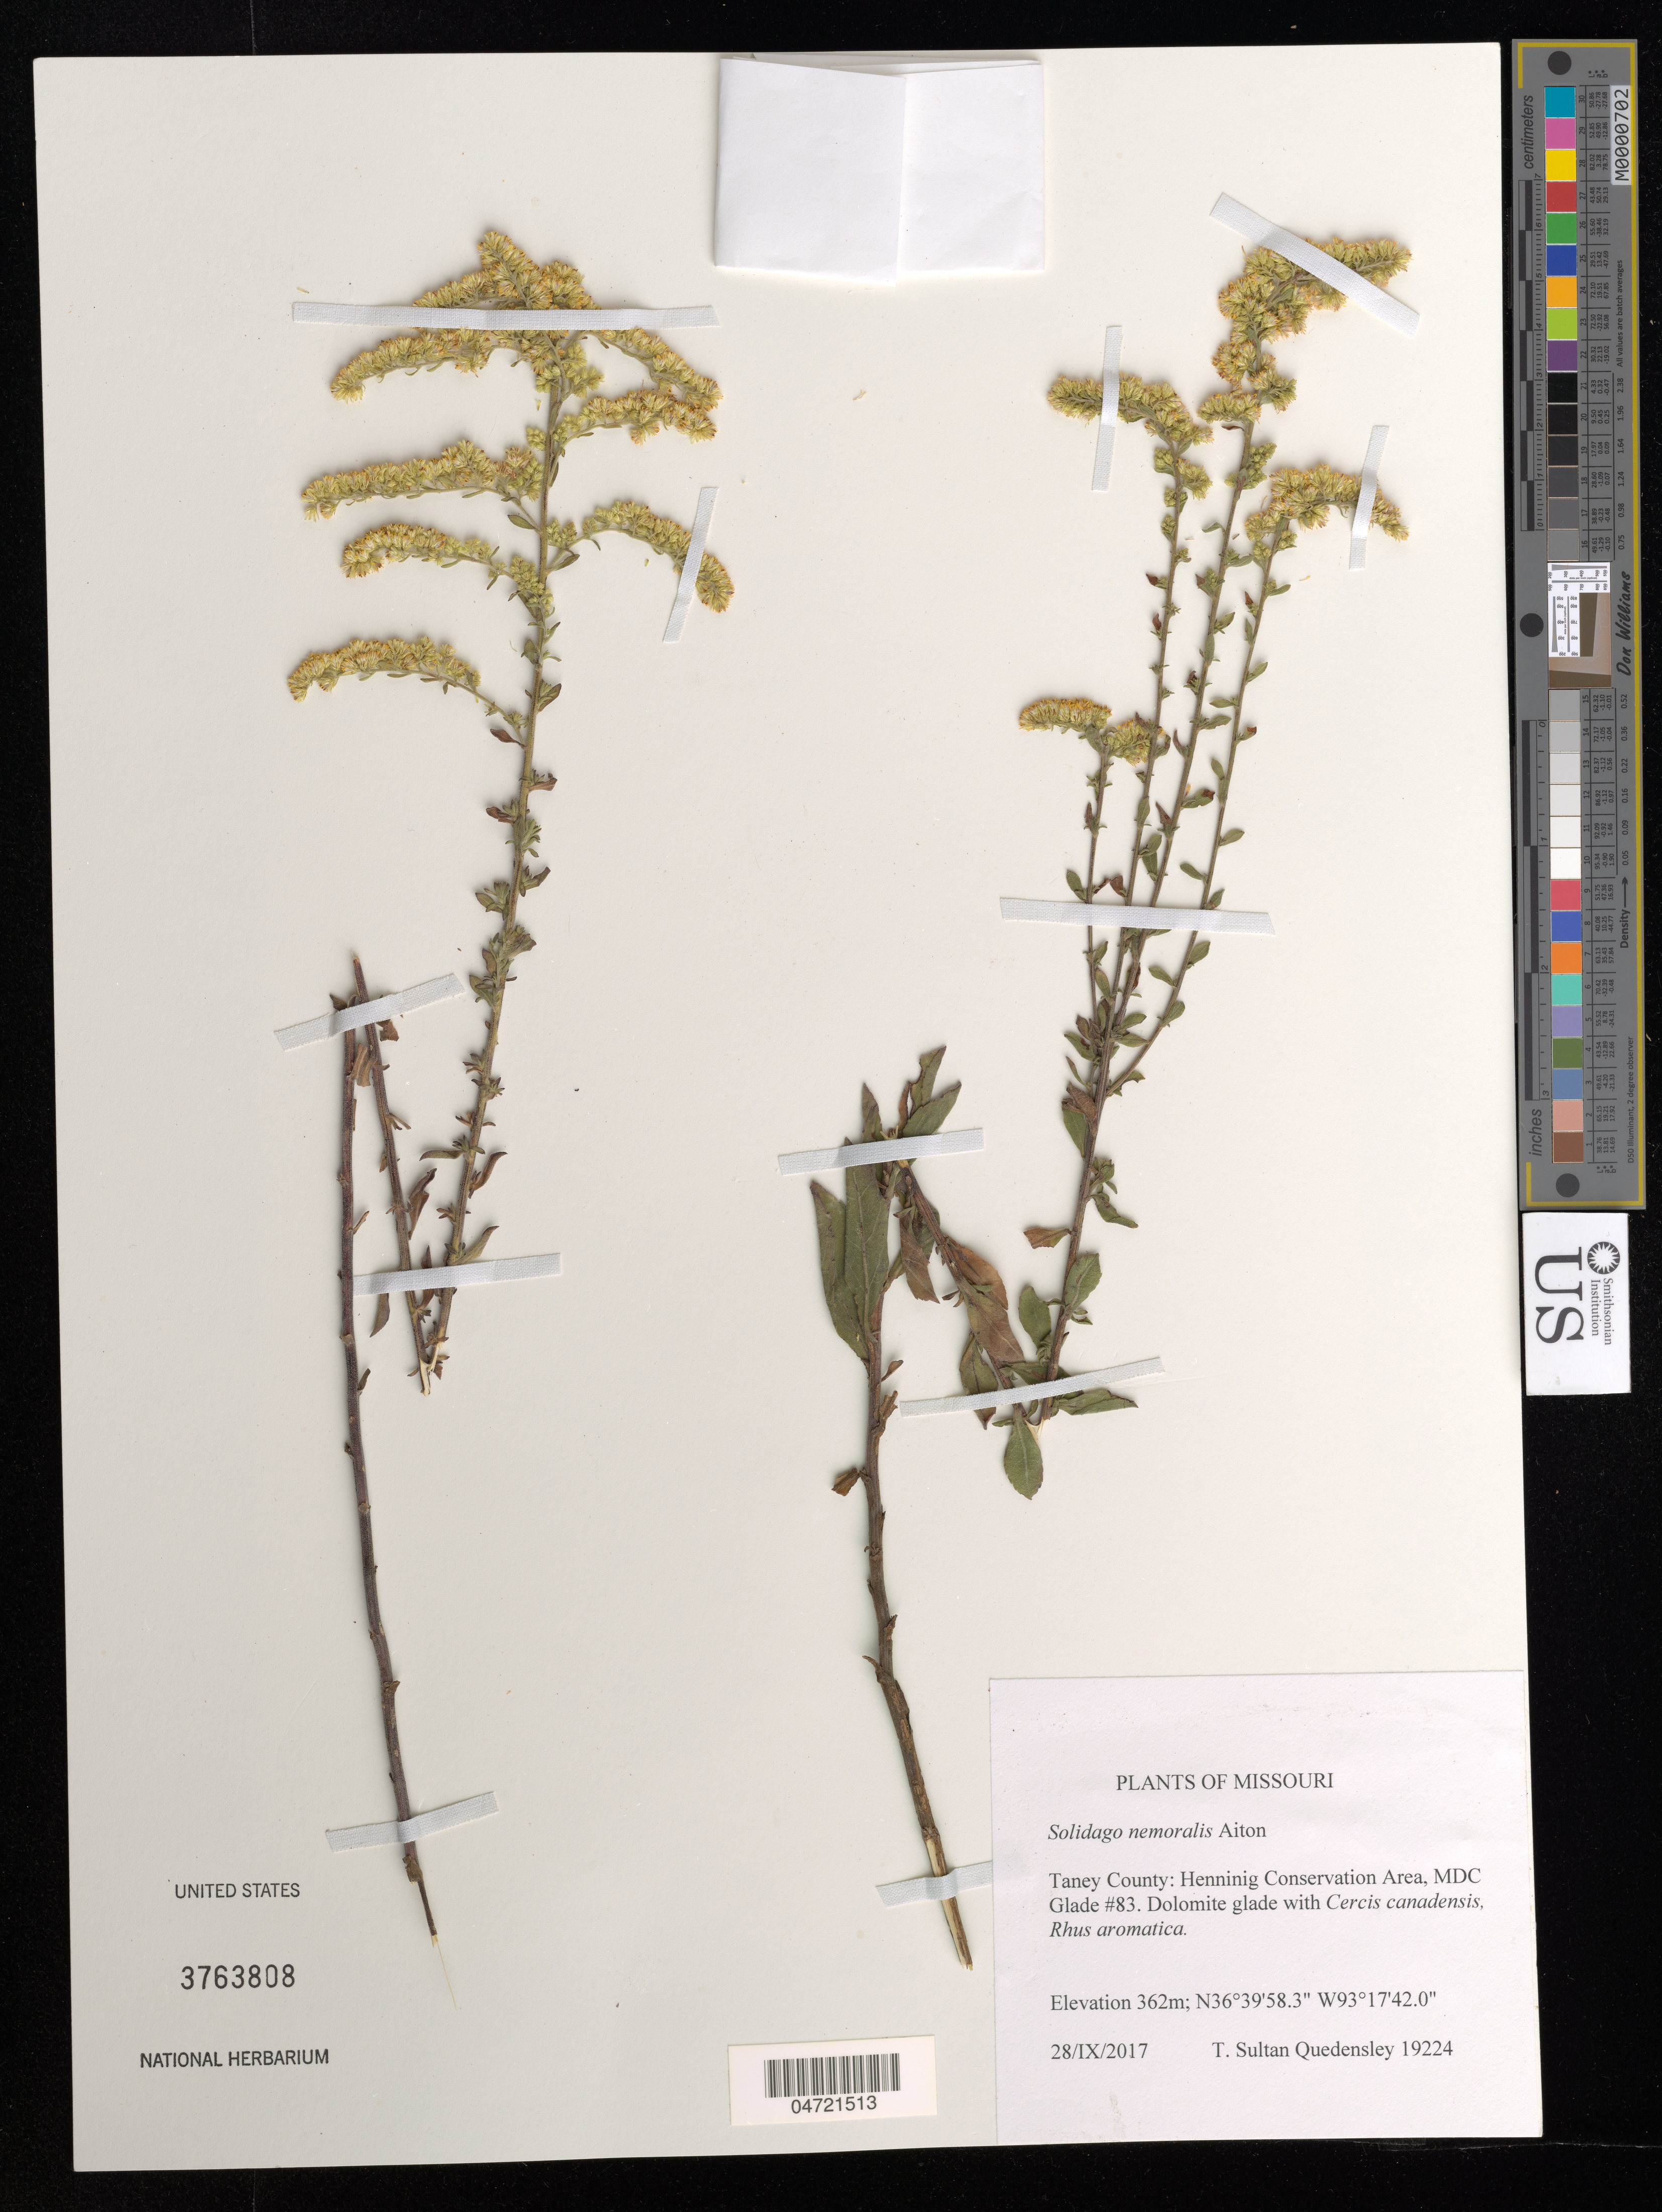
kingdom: Plantae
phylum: Tracheophyta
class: Magnoliopsida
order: Asterales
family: Asteraceae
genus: Solidago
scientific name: Solidago nemoralis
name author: Aiton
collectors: T. S. Quedensley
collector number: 19224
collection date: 2017-09-28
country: United States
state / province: Missouri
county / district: Taney County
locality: Henninig Conservation Area, MDC Glade #83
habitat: Dolomite glade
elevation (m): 362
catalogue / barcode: US 3763808